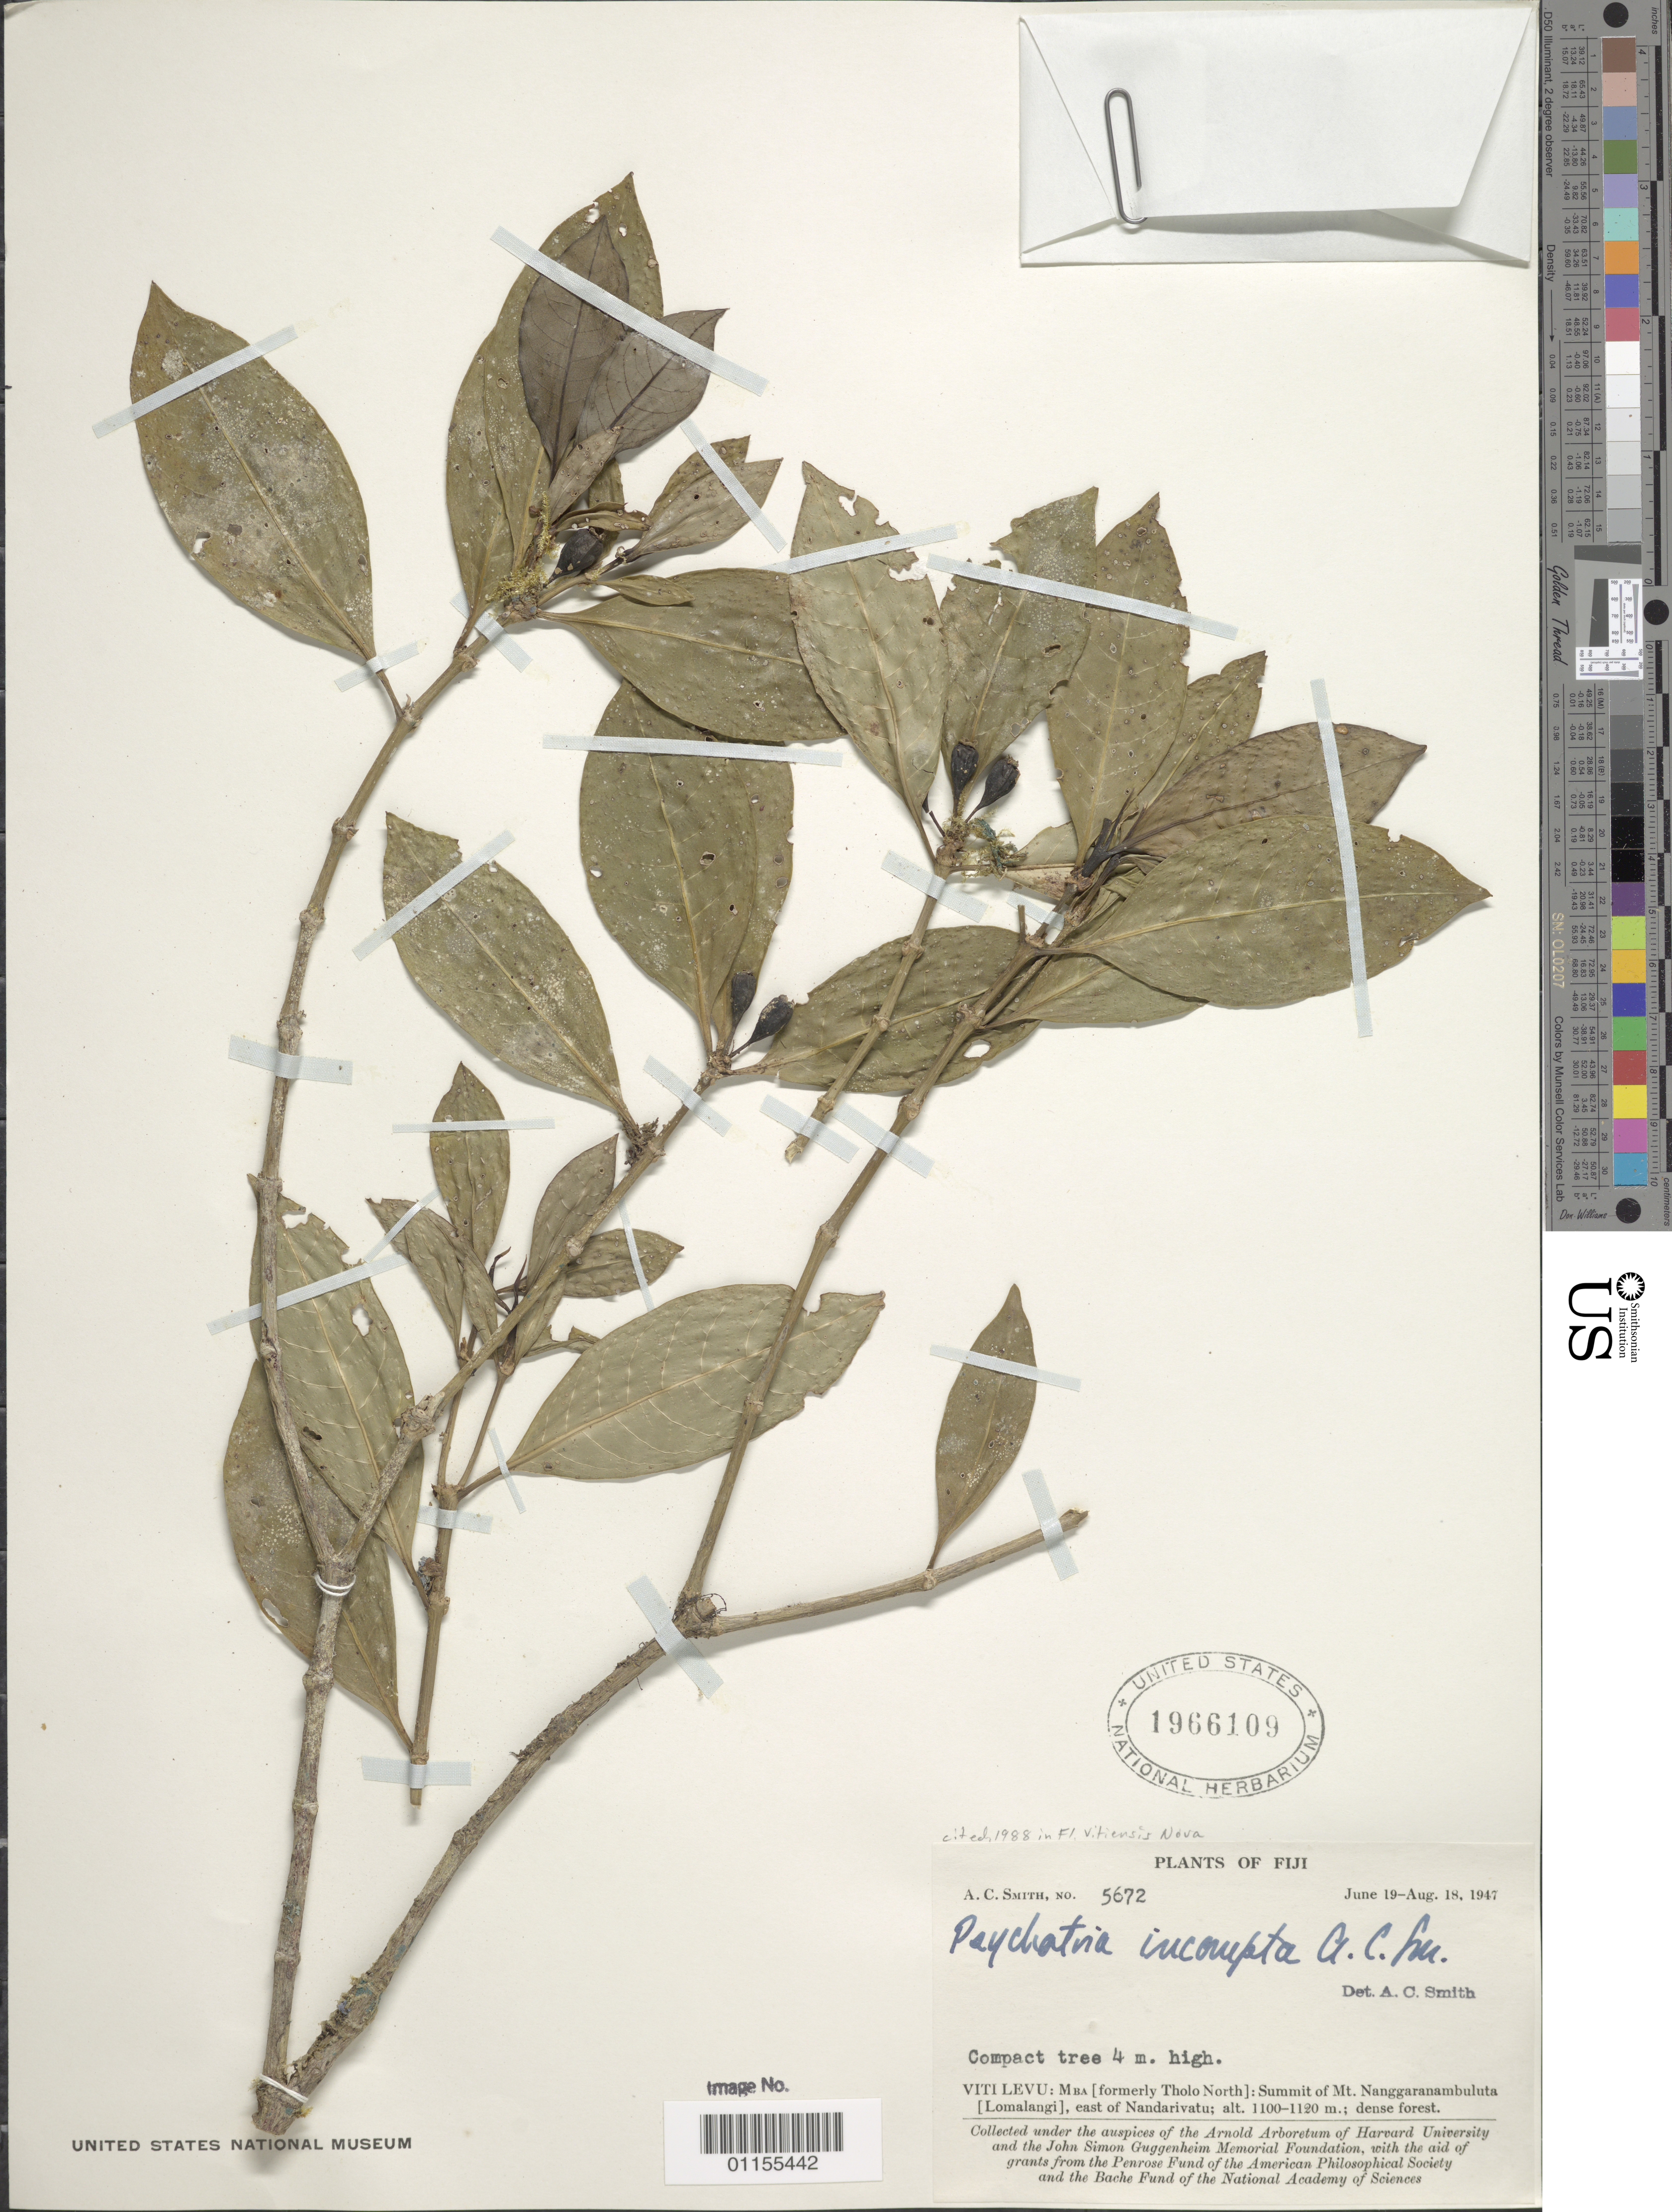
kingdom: Plantae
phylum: Tracheophyta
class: Magnoliopsida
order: Gentianales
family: Rubiaceae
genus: Psychotria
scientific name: Psychotria incompta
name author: A.C. Sm.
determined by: Smith, A. C.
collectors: A. C. Smith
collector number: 5672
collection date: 1947-06-19/1947-08-18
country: Fiji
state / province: Mba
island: Viti Levu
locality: Summit of Mt. Nanggaranambuluta (Lomalangi), east of Nandarivatu, Mba (formerly Tholo North),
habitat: Dense forest.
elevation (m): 1100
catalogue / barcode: US 1966109